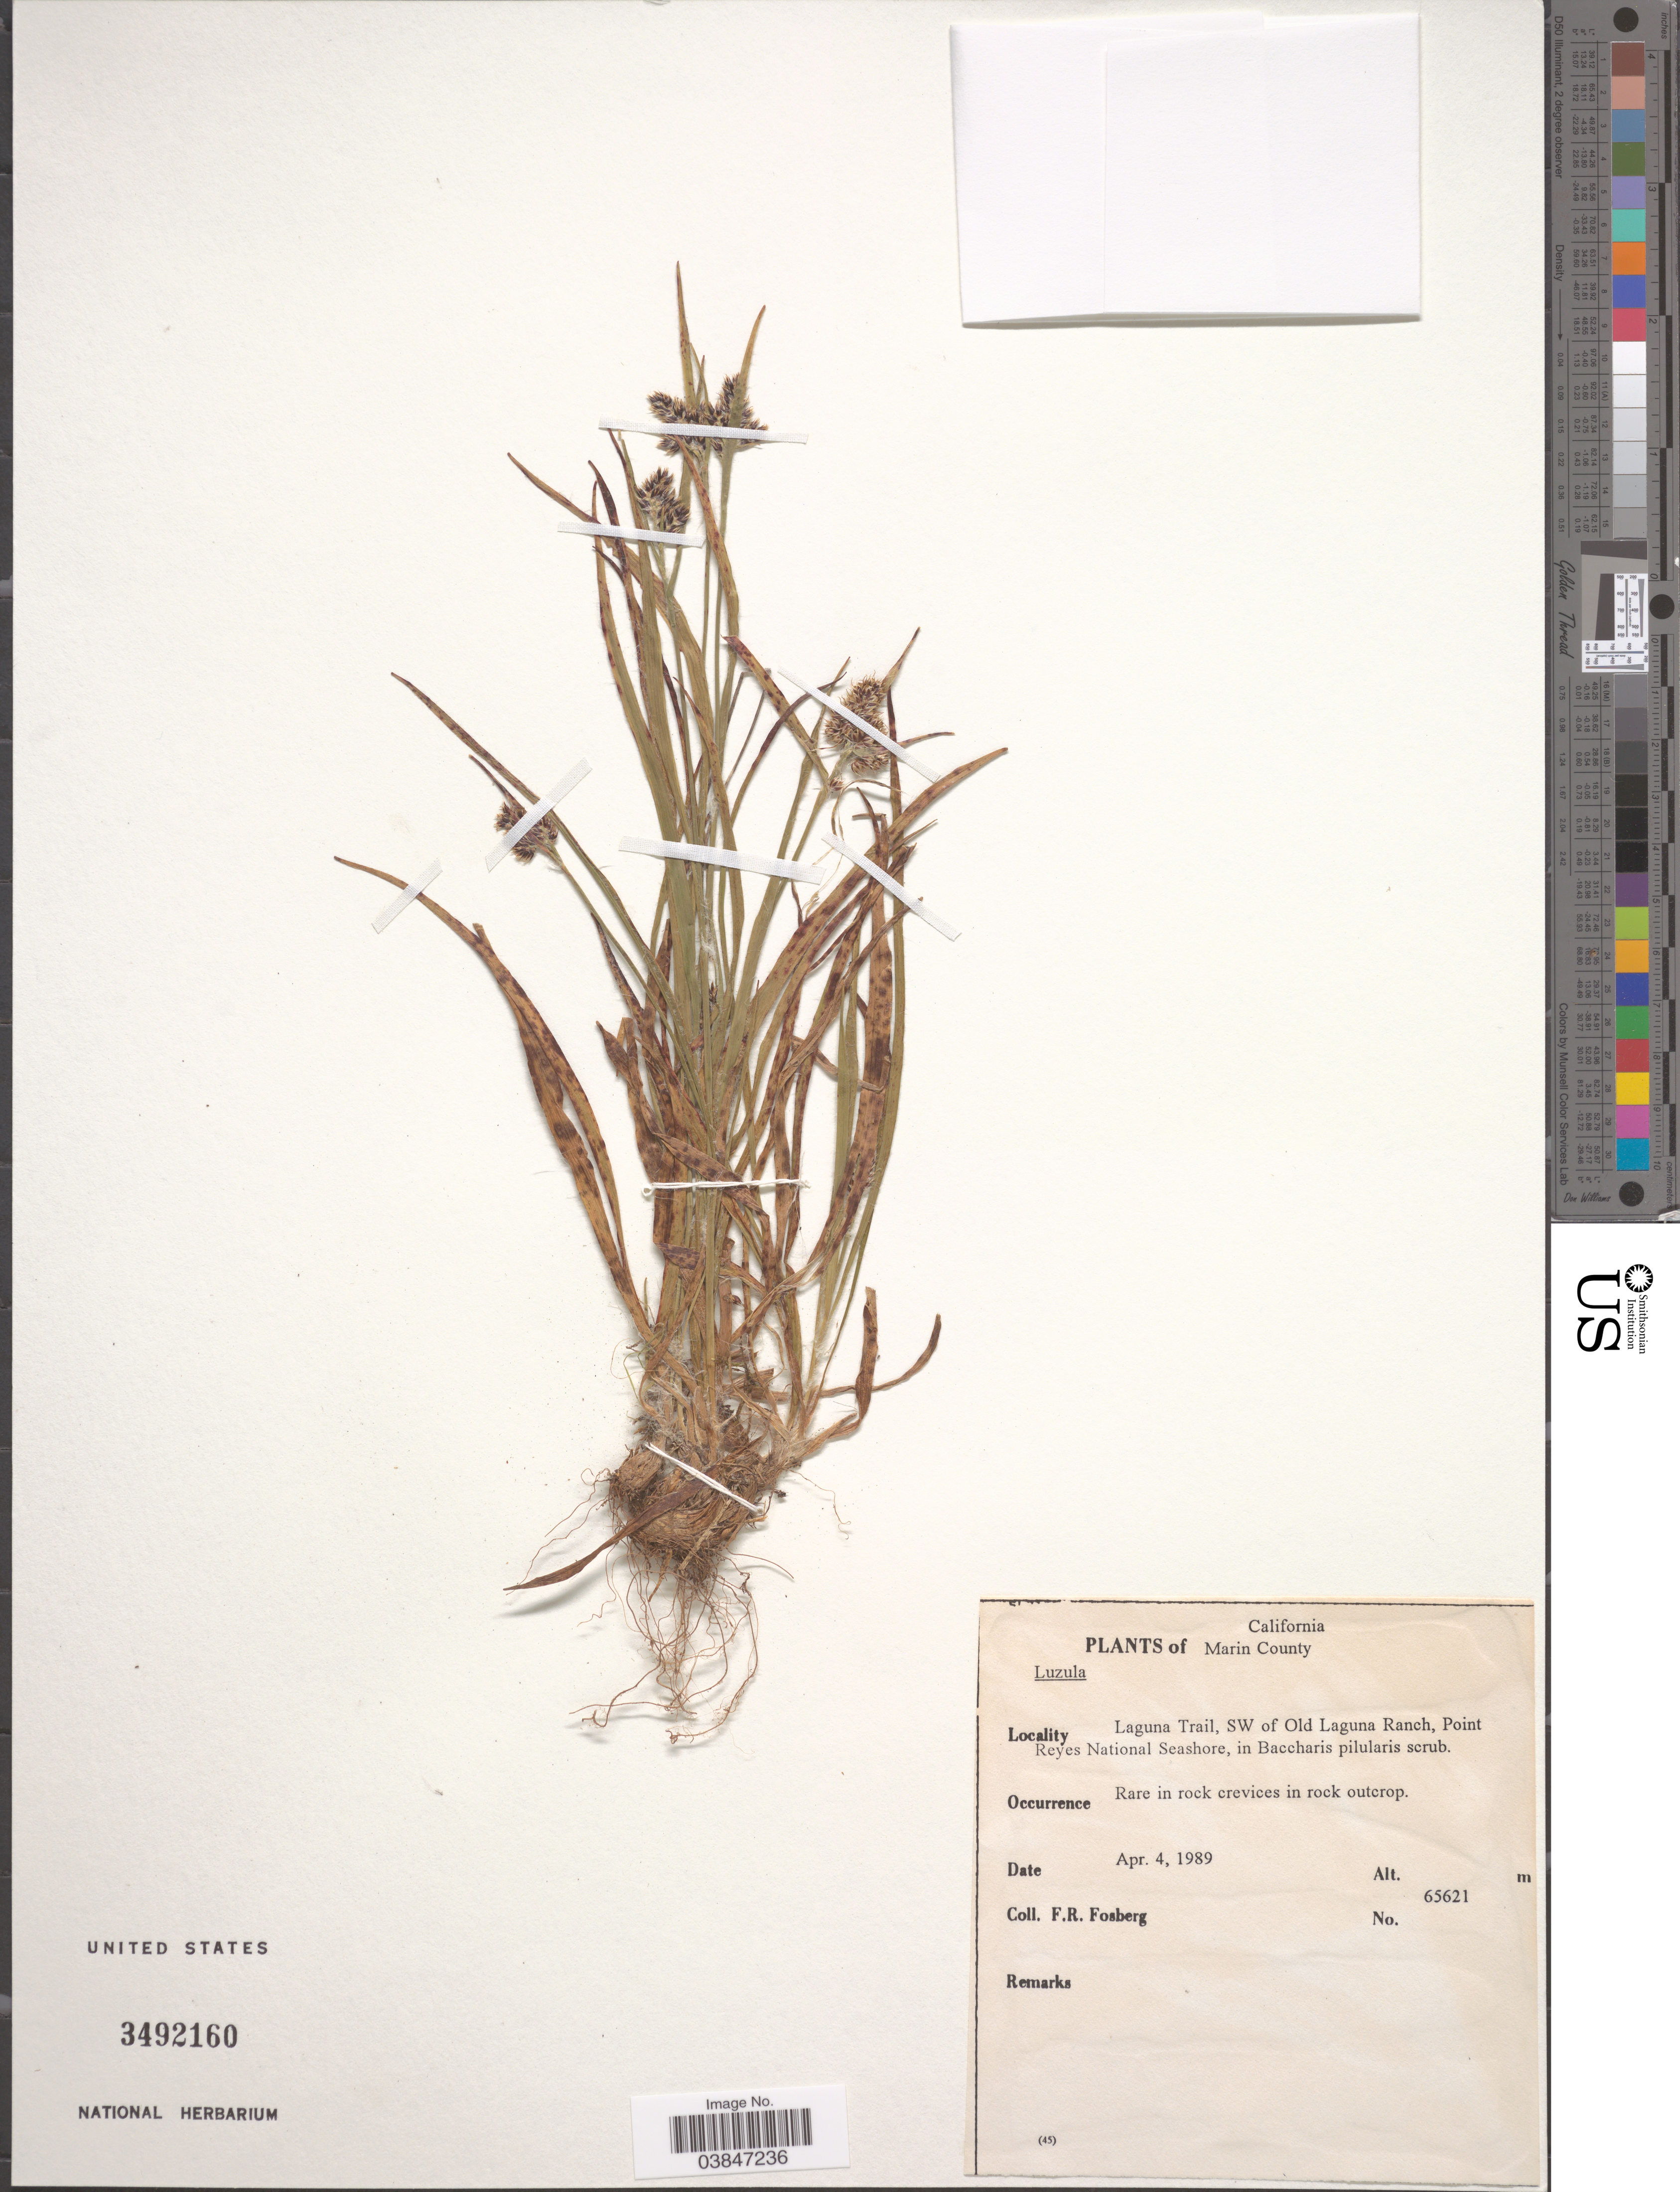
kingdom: Plantae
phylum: Tracheophyta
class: Liliopsida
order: Poales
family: Juncaceae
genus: Luzula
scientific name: Luzula sp.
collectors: F. R. Fosberg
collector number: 65621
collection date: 1989-04-04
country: United States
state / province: California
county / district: Marin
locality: Marin County. Laguna Trail, SW of Old Laguna Ranch, Point Reyes National Seashore, in Baccharis Pilularis scrub.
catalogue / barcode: US 3492160